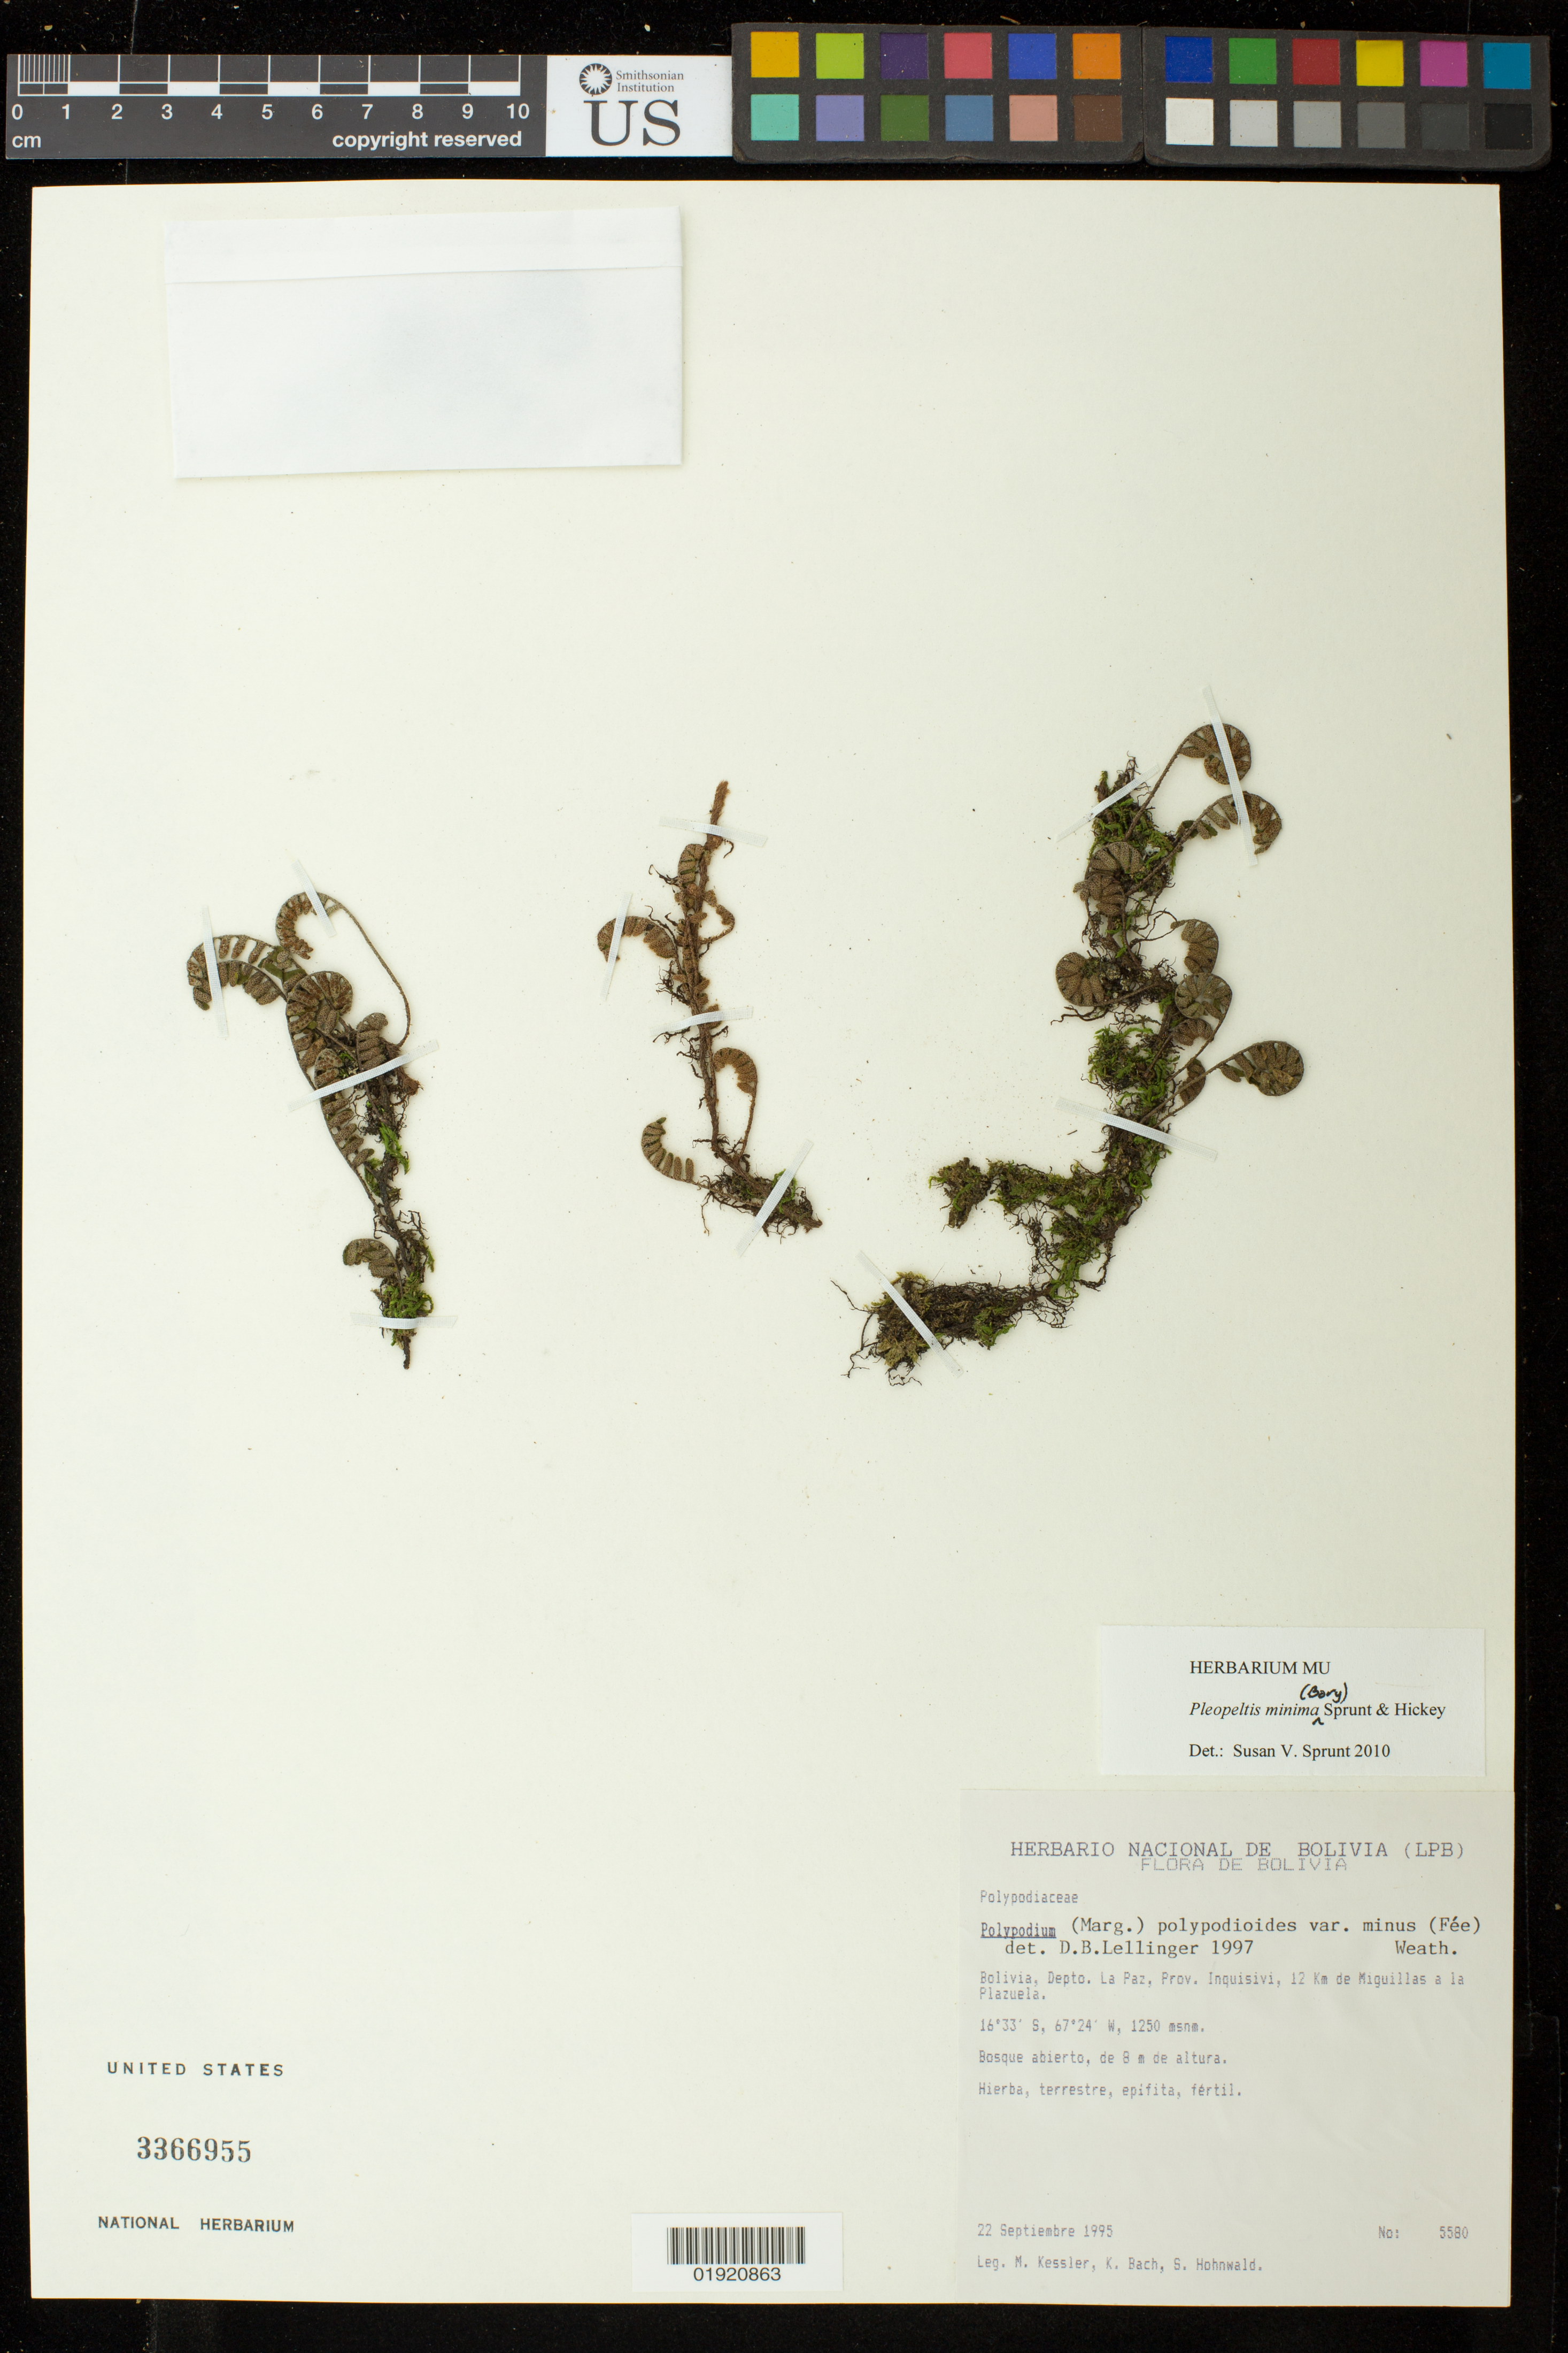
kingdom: Plantae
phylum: Tracheophyta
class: Polypodiopsida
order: Polypodiales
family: Polypodiaceae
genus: Pleopeltis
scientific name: Pleopeltis minima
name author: (Bory) J. Prado & R. Y. Hirai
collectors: M. Kessler, K. Bach & S. Hohnwald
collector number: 5580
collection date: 1995-09-22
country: Bolivia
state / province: La Paz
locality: Bolivia, Depto. La Paz, Prov. Inquisivi, 12 Km de Miguillas a la Plazuela.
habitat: Bosque abierto, de 8 m de altura.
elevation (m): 1250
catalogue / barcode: US 3366955